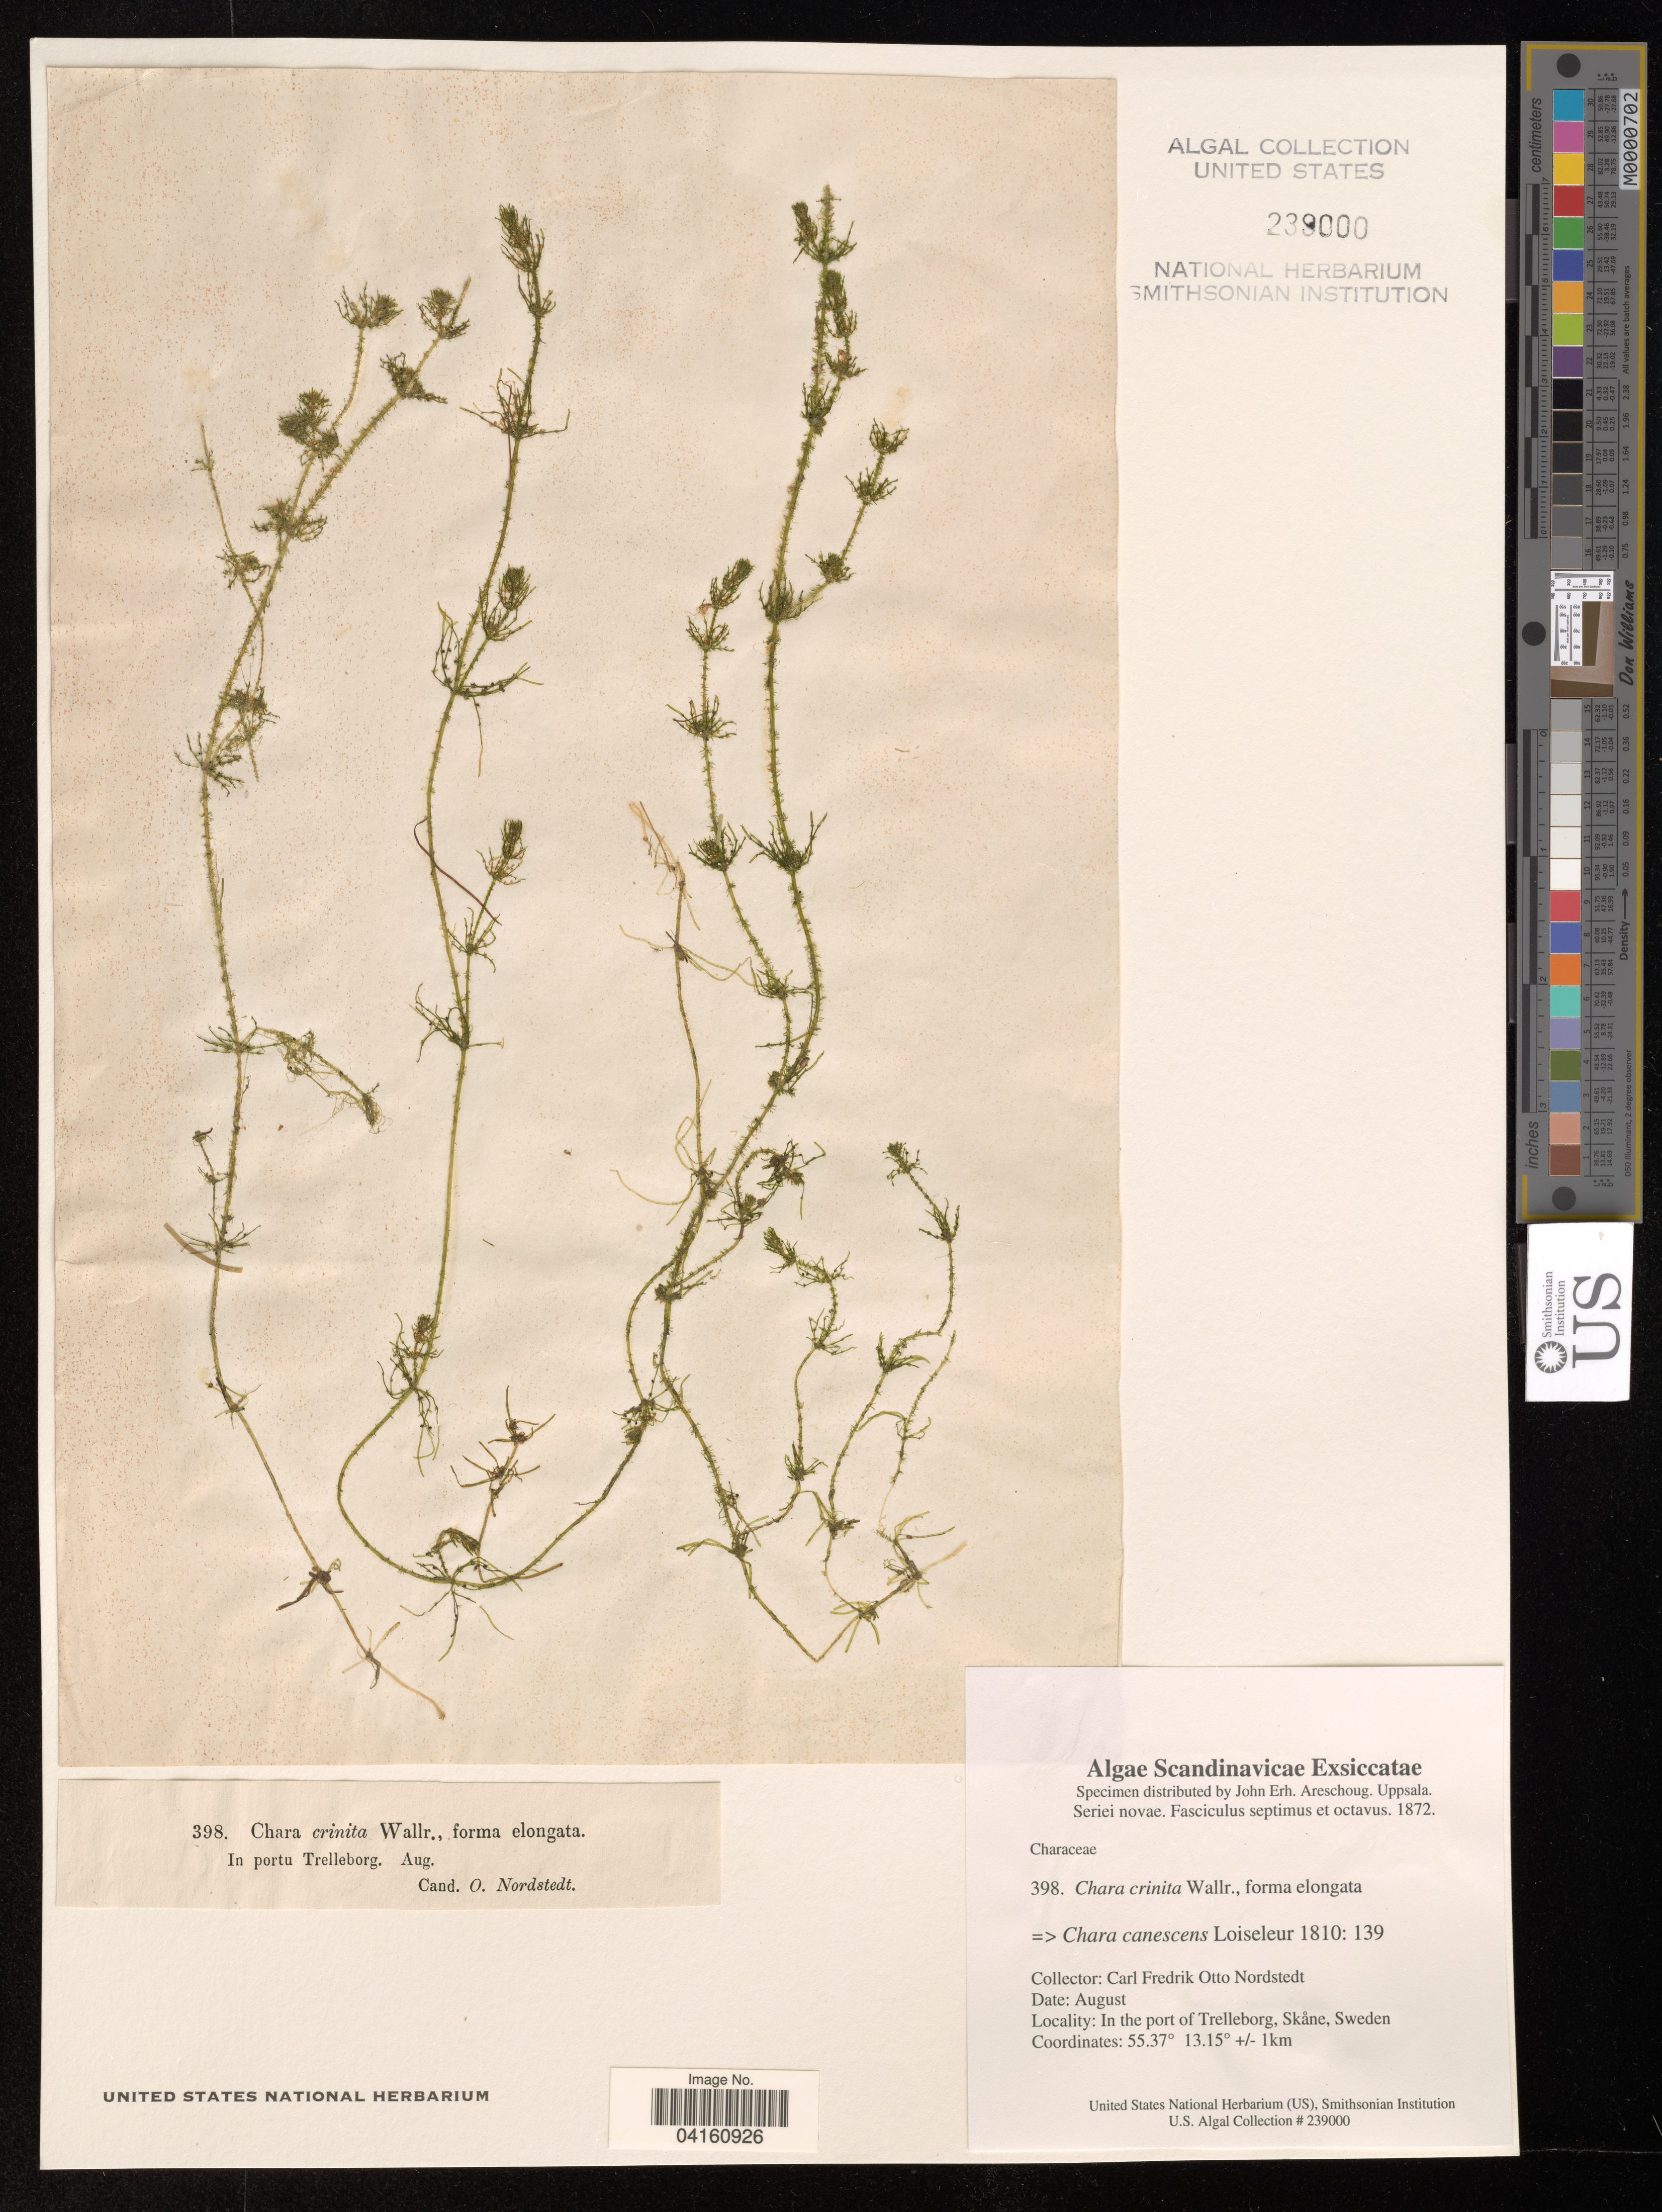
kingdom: Plantae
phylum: Charophyta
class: Charophyceae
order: Charales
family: Characeae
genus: Chara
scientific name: Chara canescens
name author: Loisel.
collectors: C. F. O. Nordstedt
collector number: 398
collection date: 1872-08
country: Sweden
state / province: Skåne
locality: In the port of Trelleborg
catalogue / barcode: US 239000